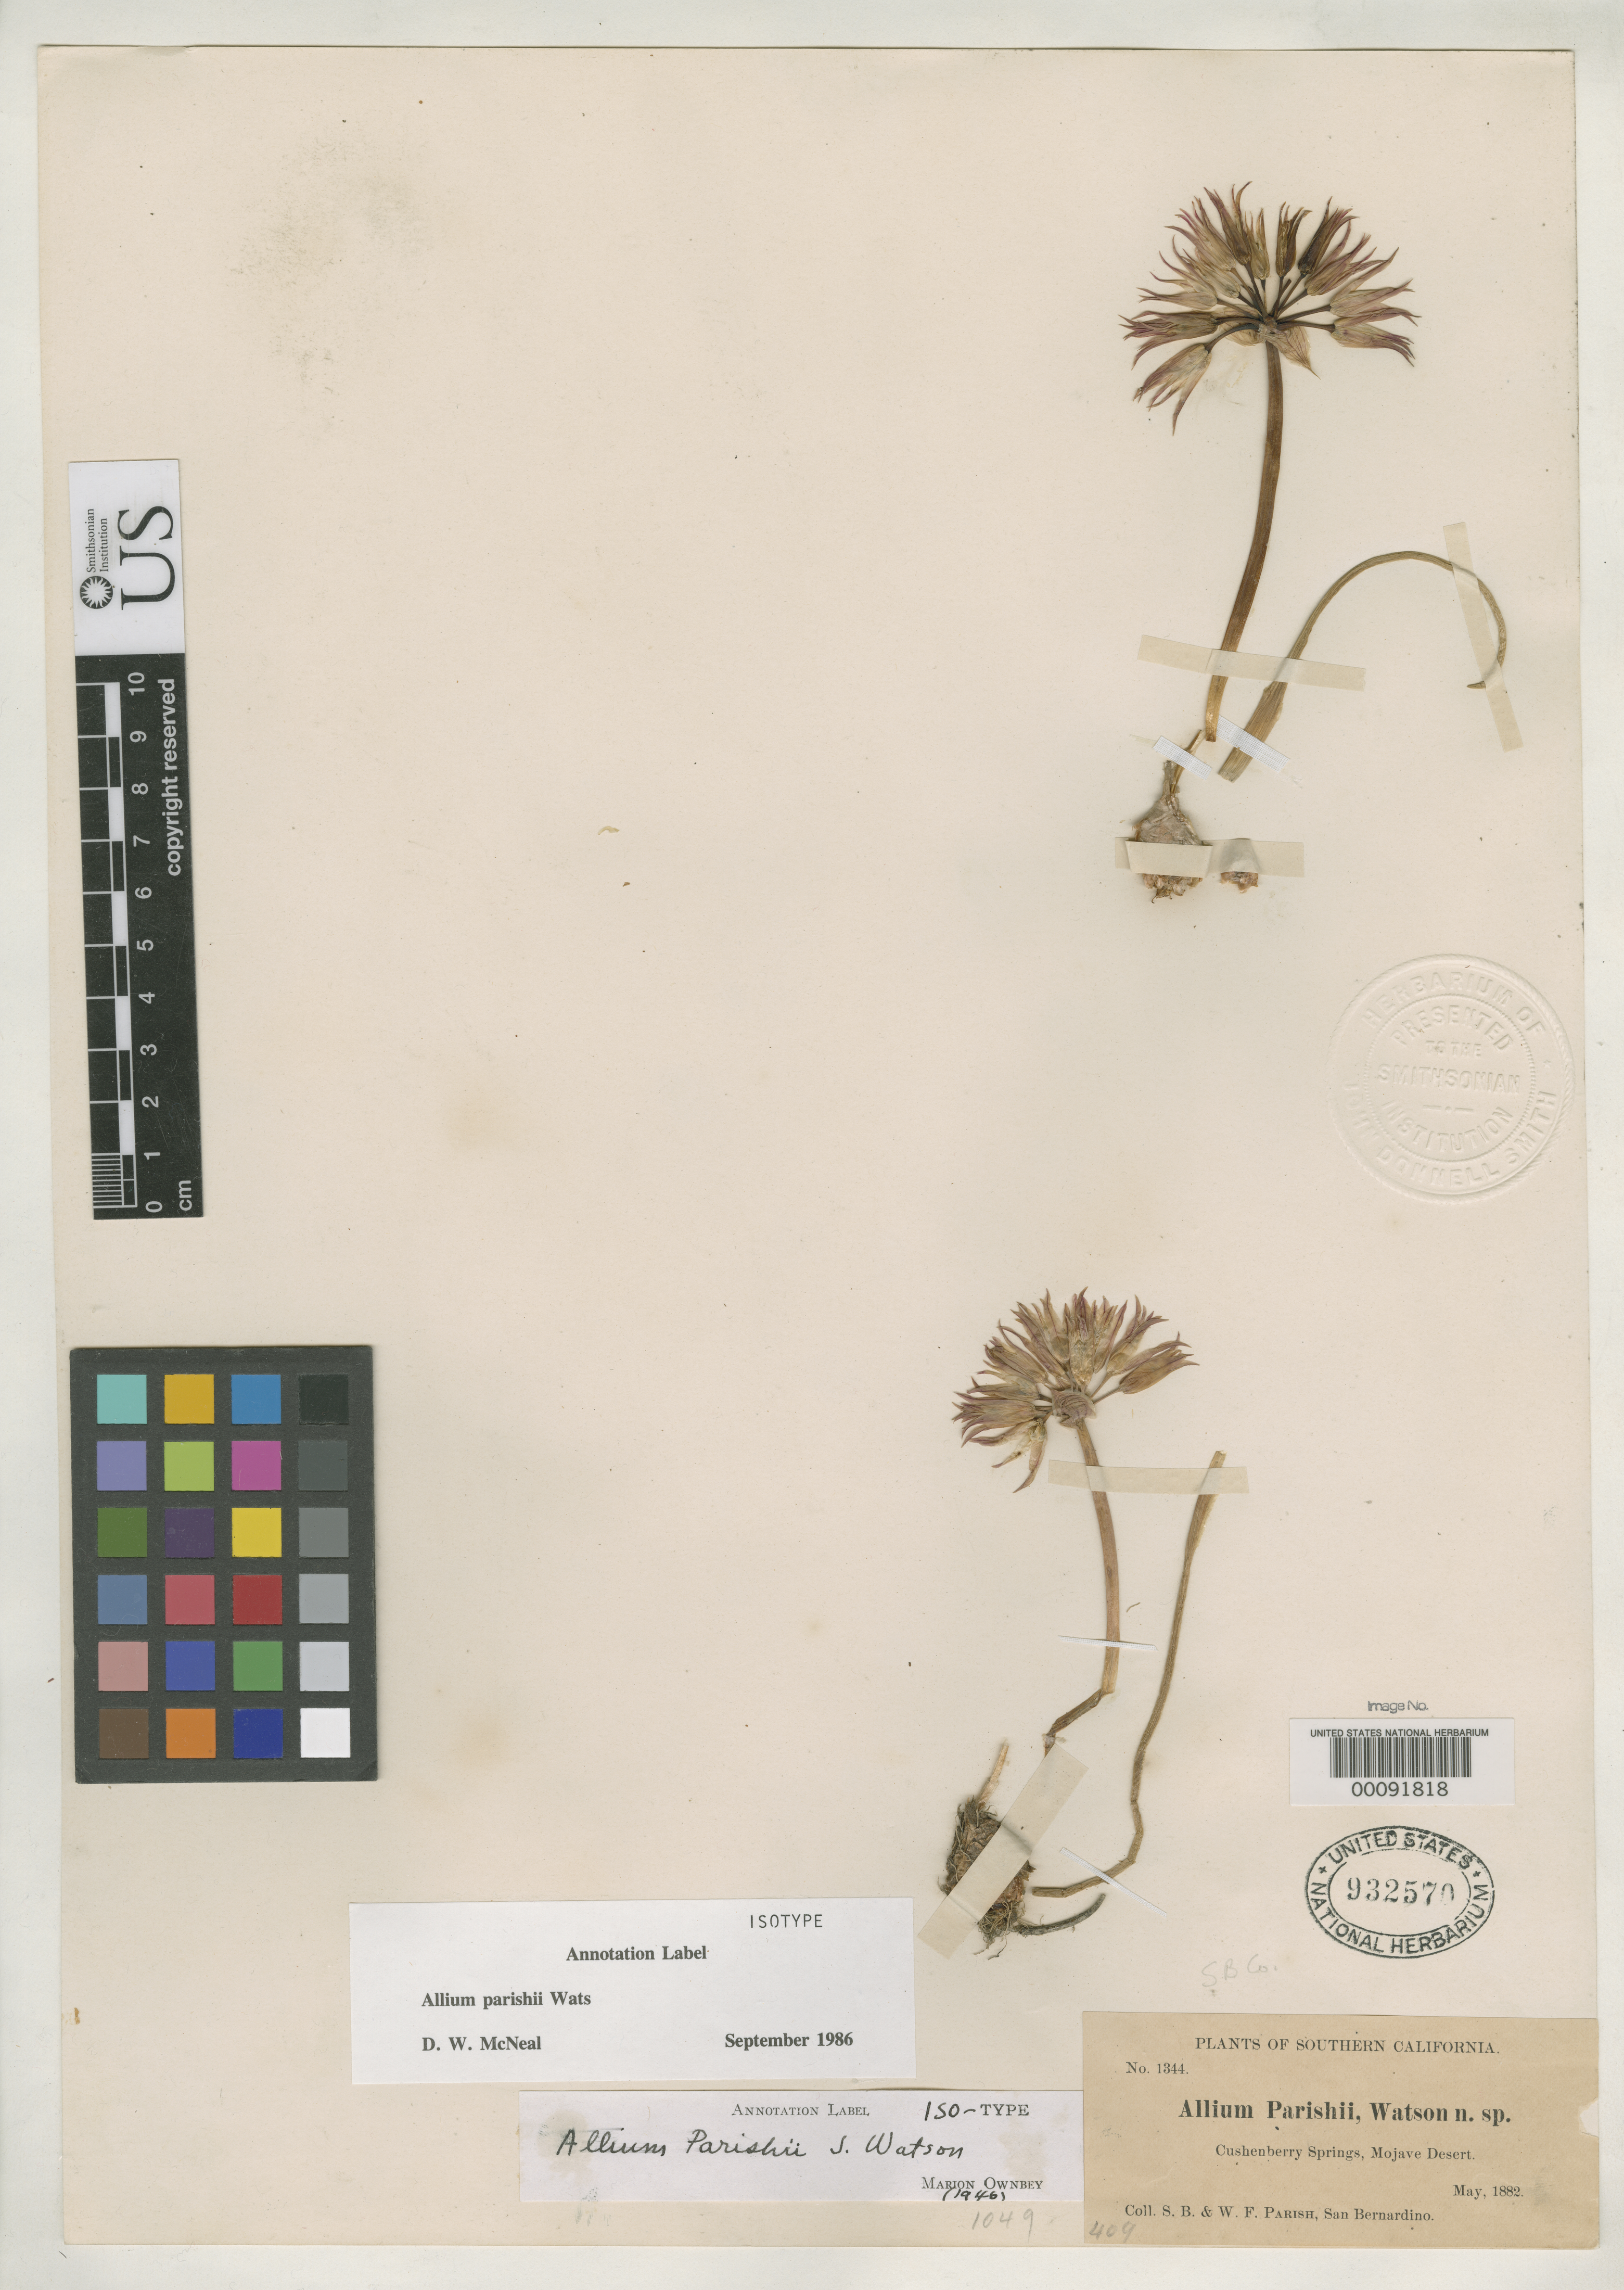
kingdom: Plantae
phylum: Tracheophyta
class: Liliopsida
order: Asparagales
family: Amaryllidaceae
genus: Allium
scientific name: Allium parishii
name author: S. Watson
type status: Isotype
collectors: S. B. Parish & W. F. Parish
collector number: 1344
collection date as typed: May 1882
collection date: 1882-05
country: United States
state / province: California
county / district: San Bernardino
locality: Cushenberry Springs, Mojave Desert.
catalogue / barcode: US 932570